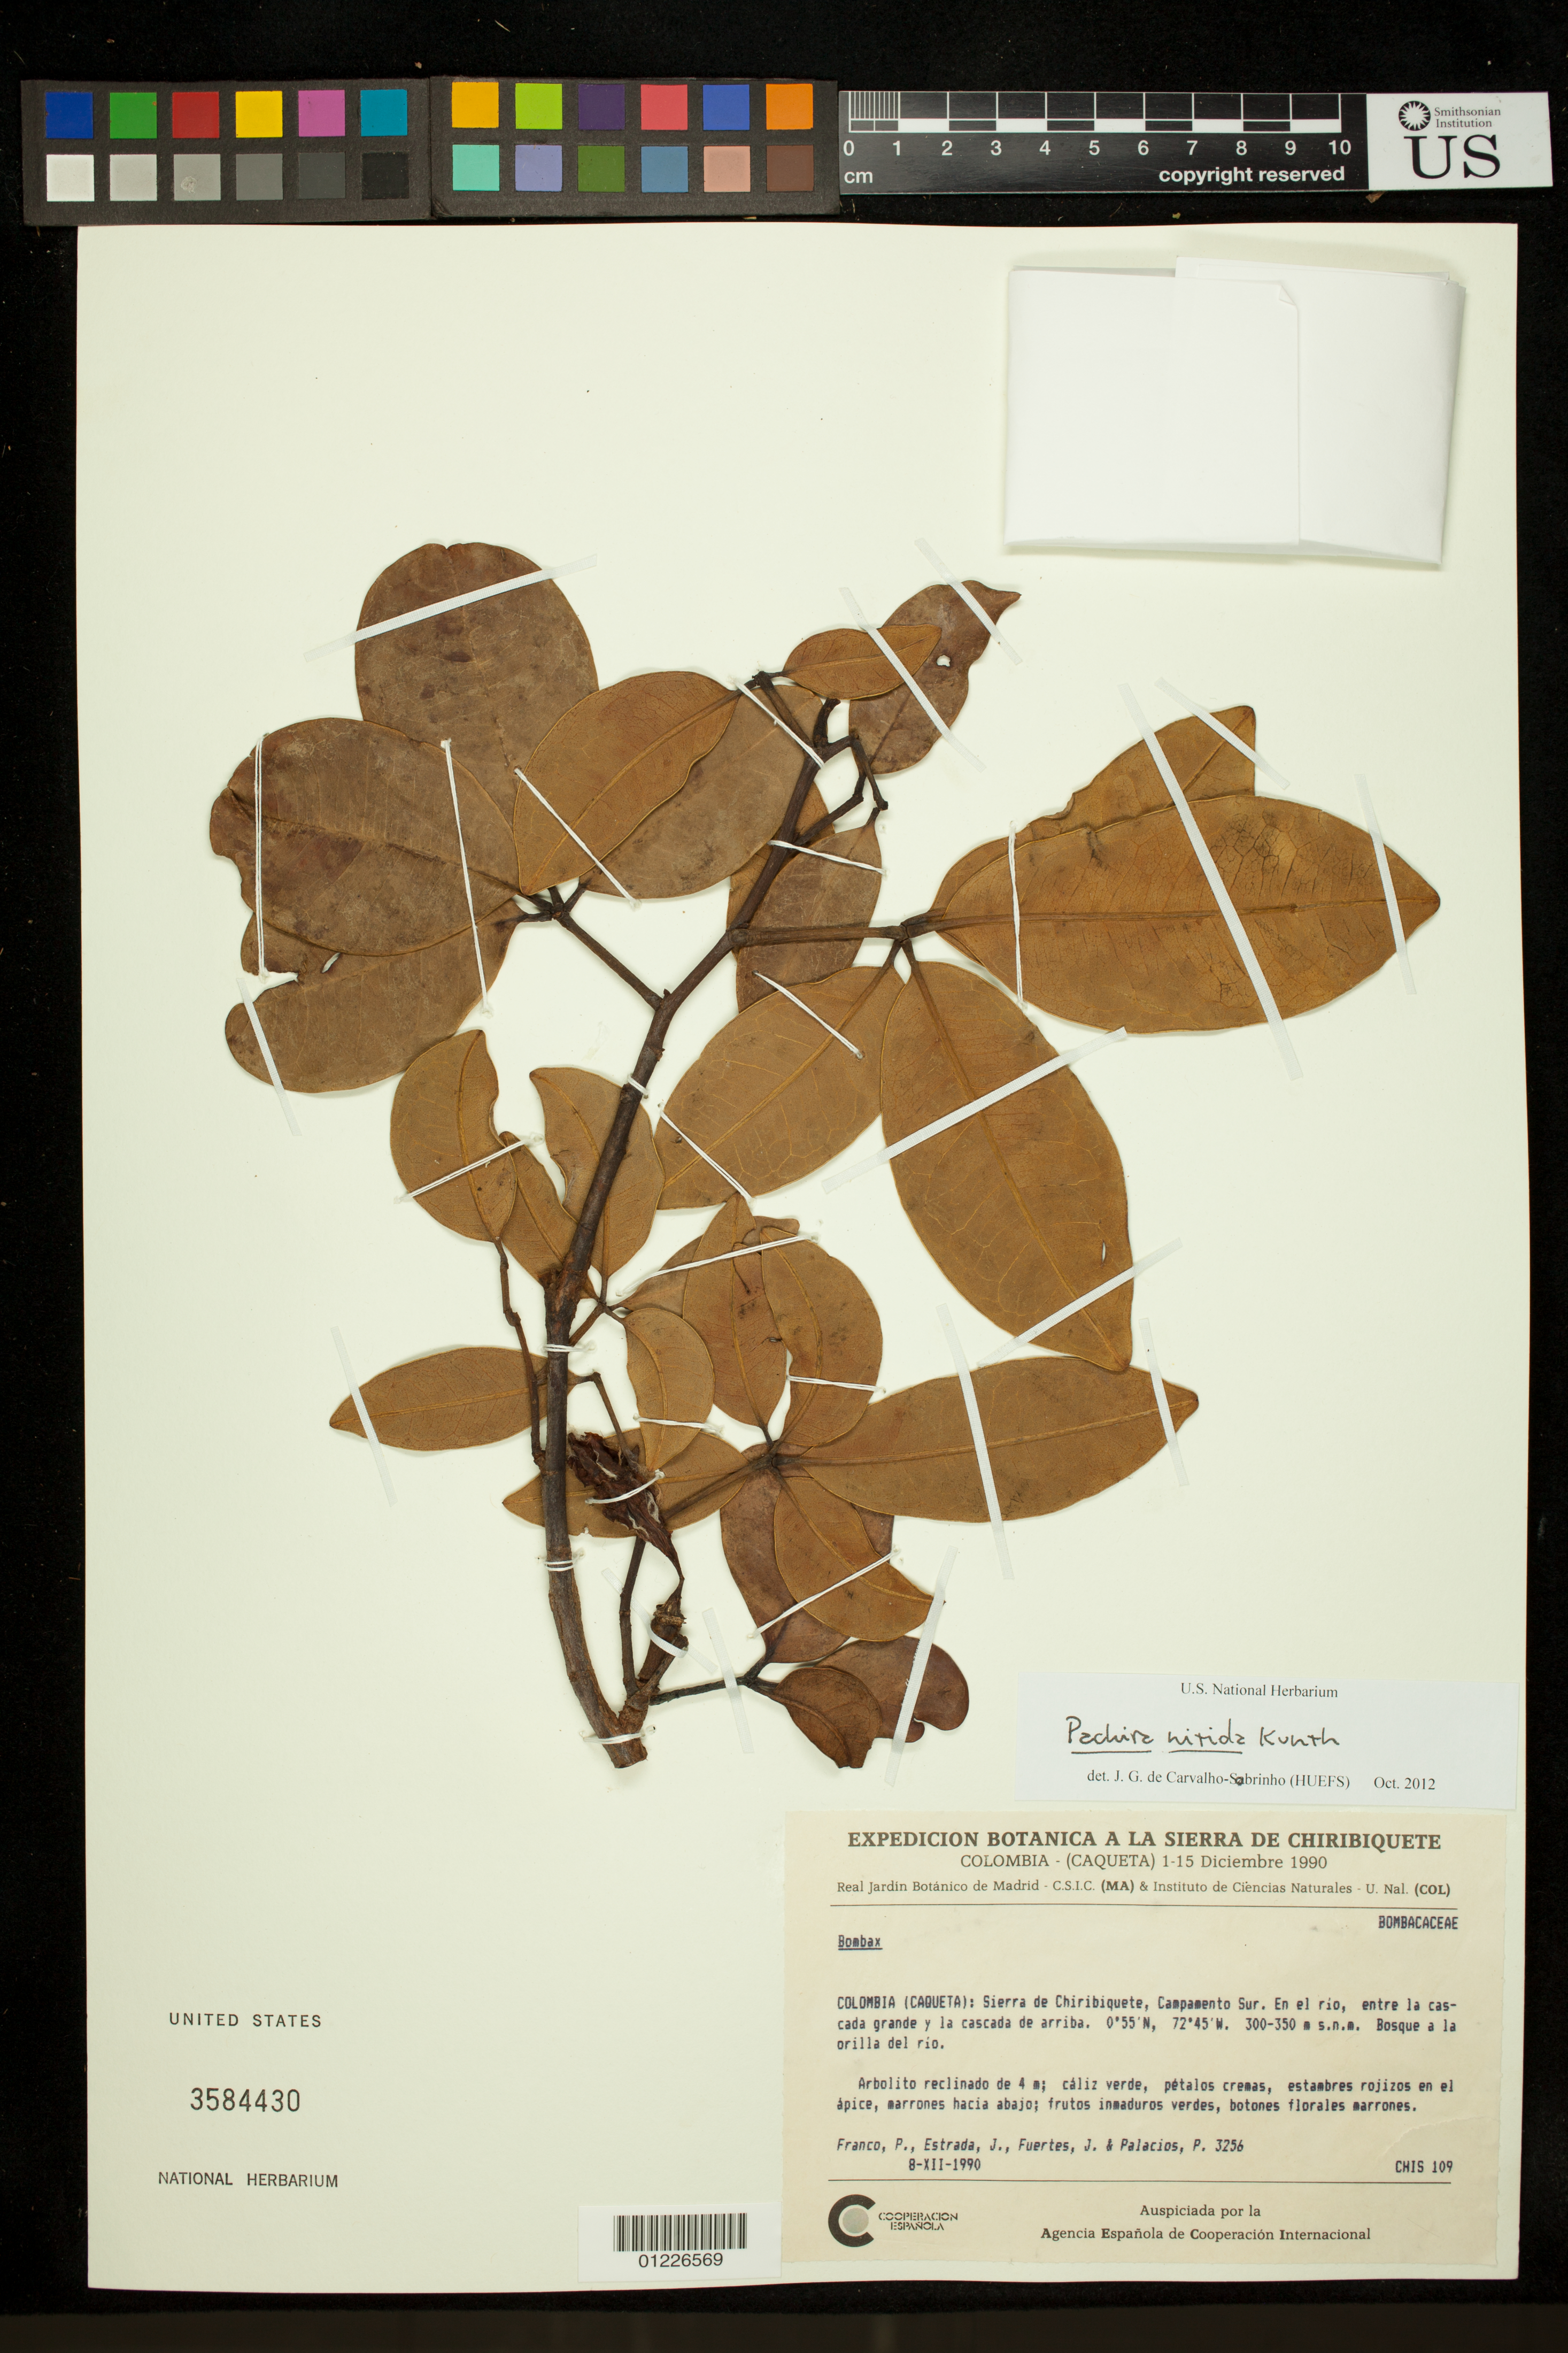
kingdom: Plantae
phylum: Tracheophyta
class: Magnoliopsida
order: Malvales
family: Malvaceae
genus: Pachira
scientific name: Pachira nitida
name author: Kunth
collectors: P. Franco, J. Estrada, J. Fuertes & P. Palacios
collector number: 3256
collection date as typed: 12/8/1990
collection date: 1990-12-08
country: Colombia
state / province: Caqueta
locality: Caqueta: Sierra de Chiribiquete, Campamento Sur. En el rio, entre la cascada grande y la cascada de arriba.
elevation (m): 300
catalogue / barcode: US 3584430